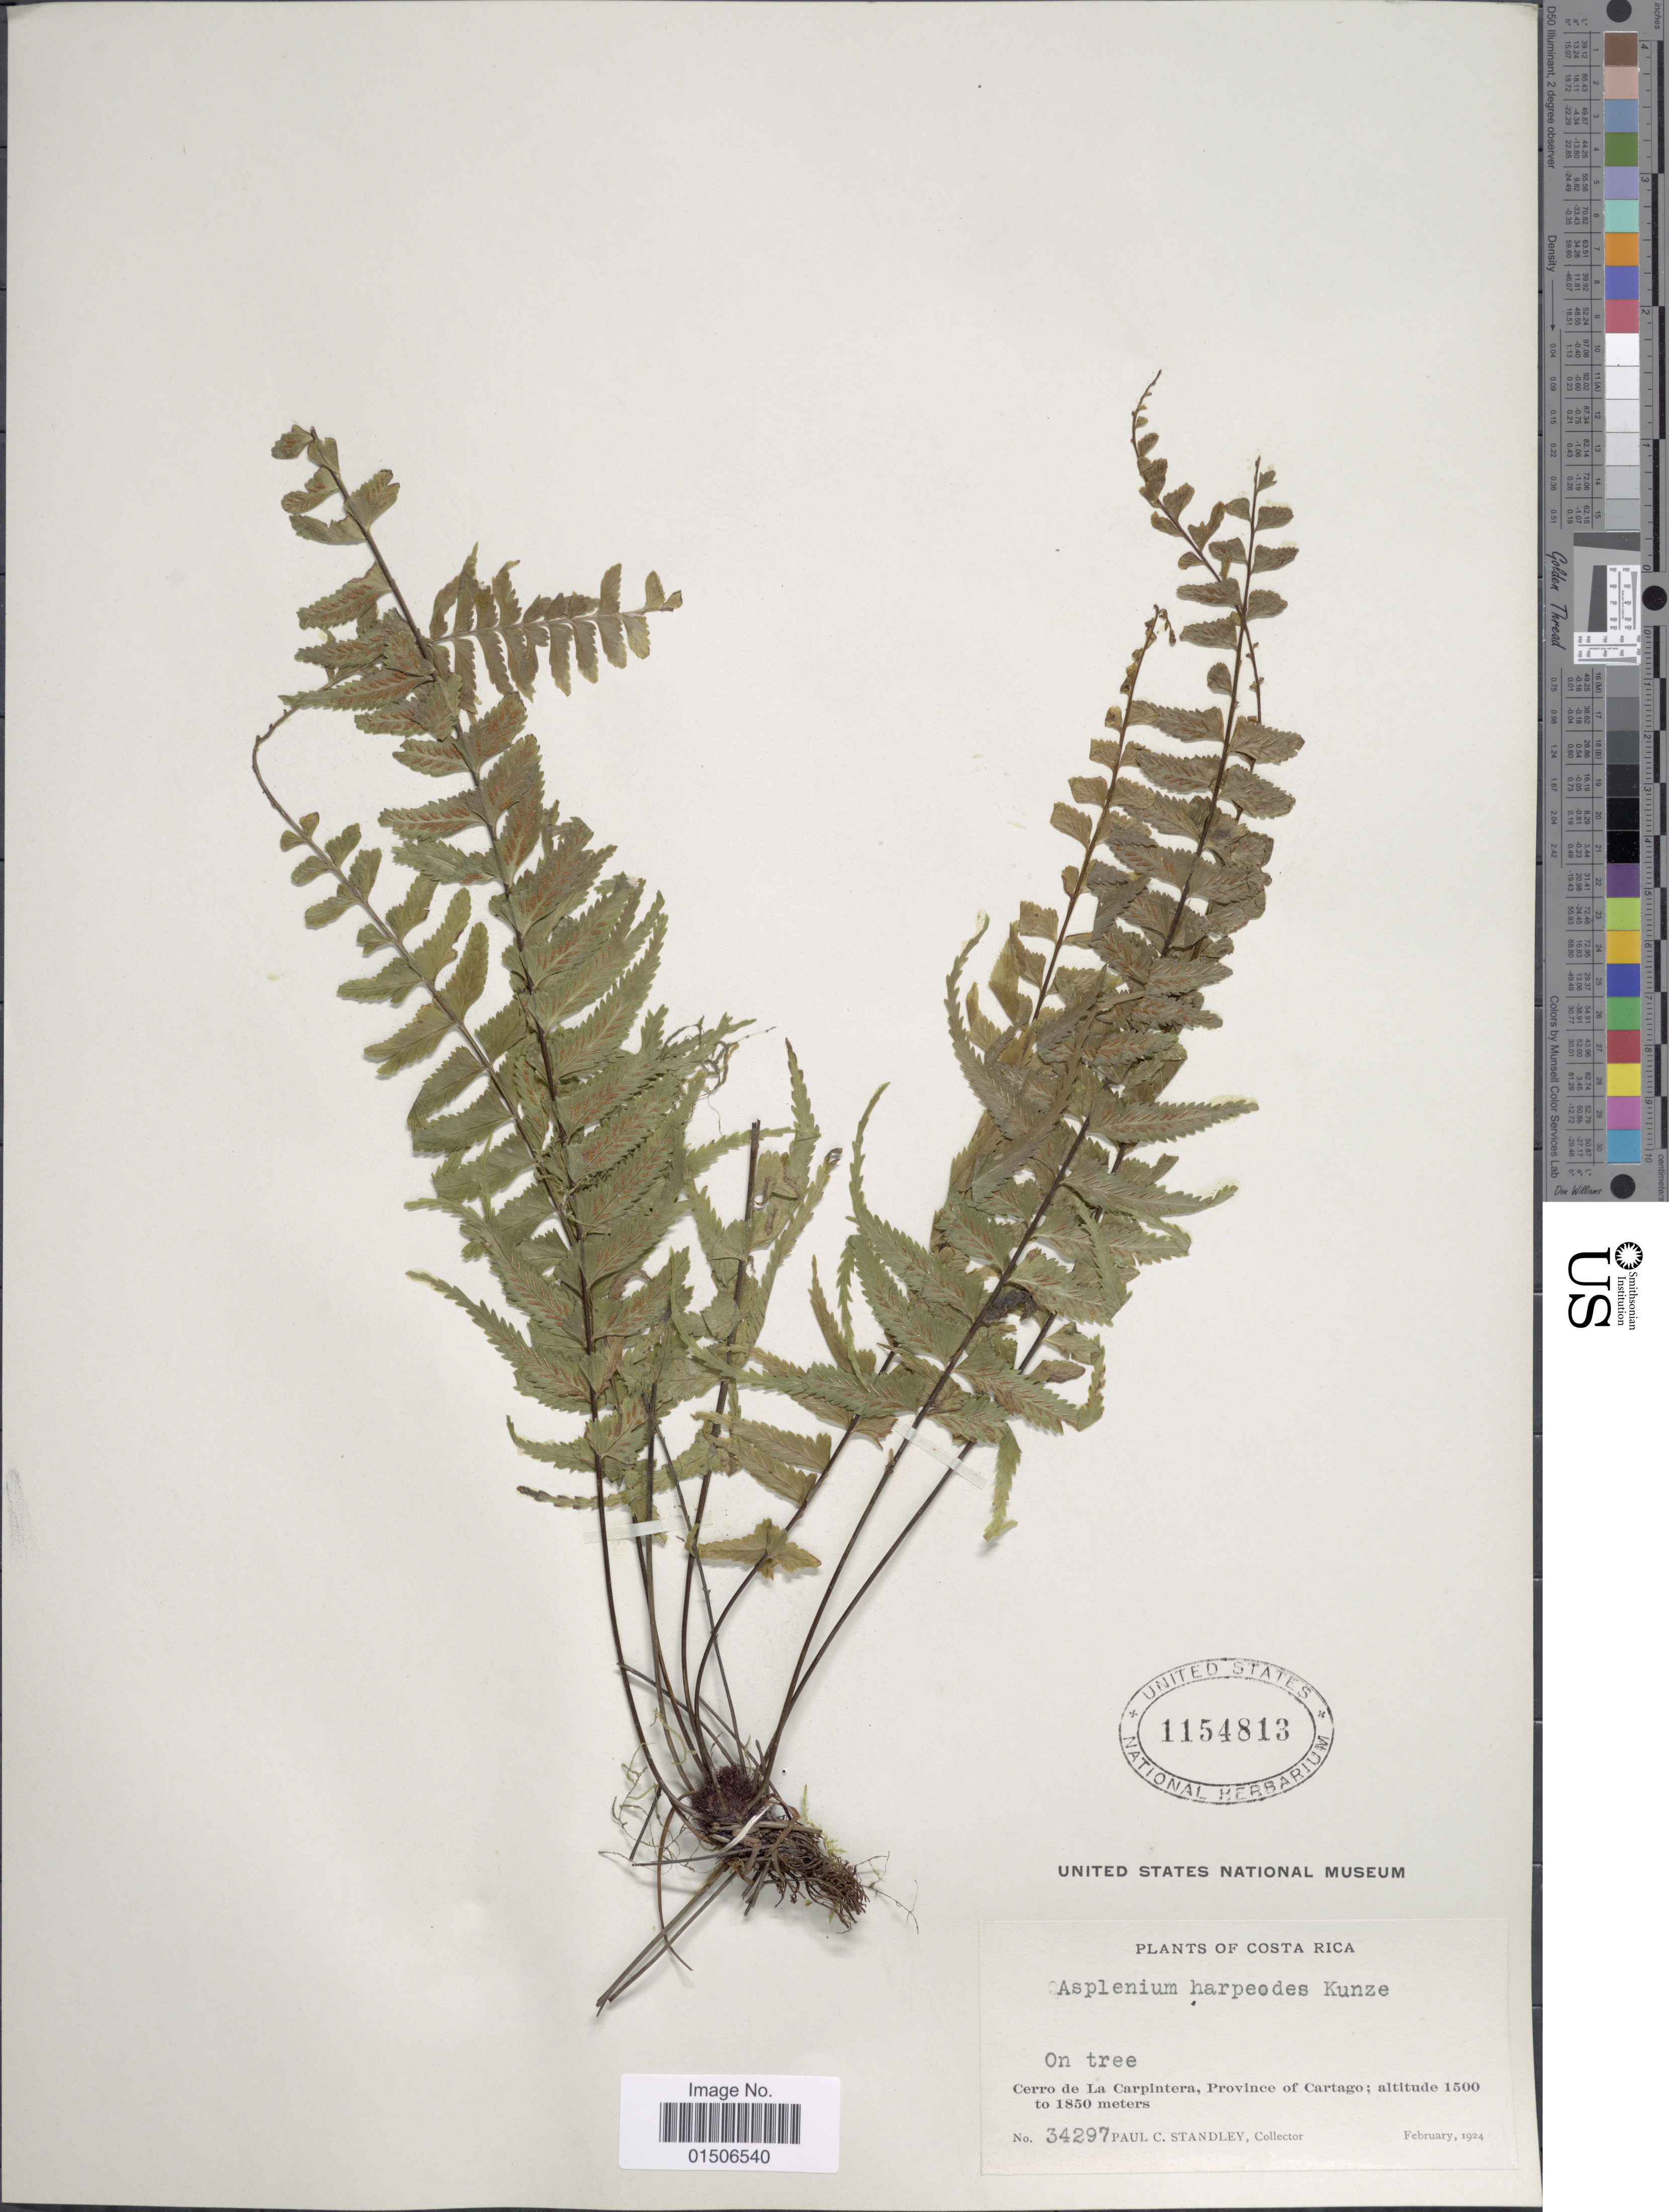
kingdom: Plantae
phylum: Tracheophyta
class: Polypodiopsida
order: Polypodiales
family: Aspleniaceae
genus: Asplenium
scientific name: Asplenium harpeodes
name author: Kunze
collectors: P. C. Standley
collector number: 34297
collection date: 1924-02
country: Costa Rica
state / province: Cartago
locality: On tree, Cerro de La Carpintera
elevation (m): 1500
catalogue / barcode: US 1154813